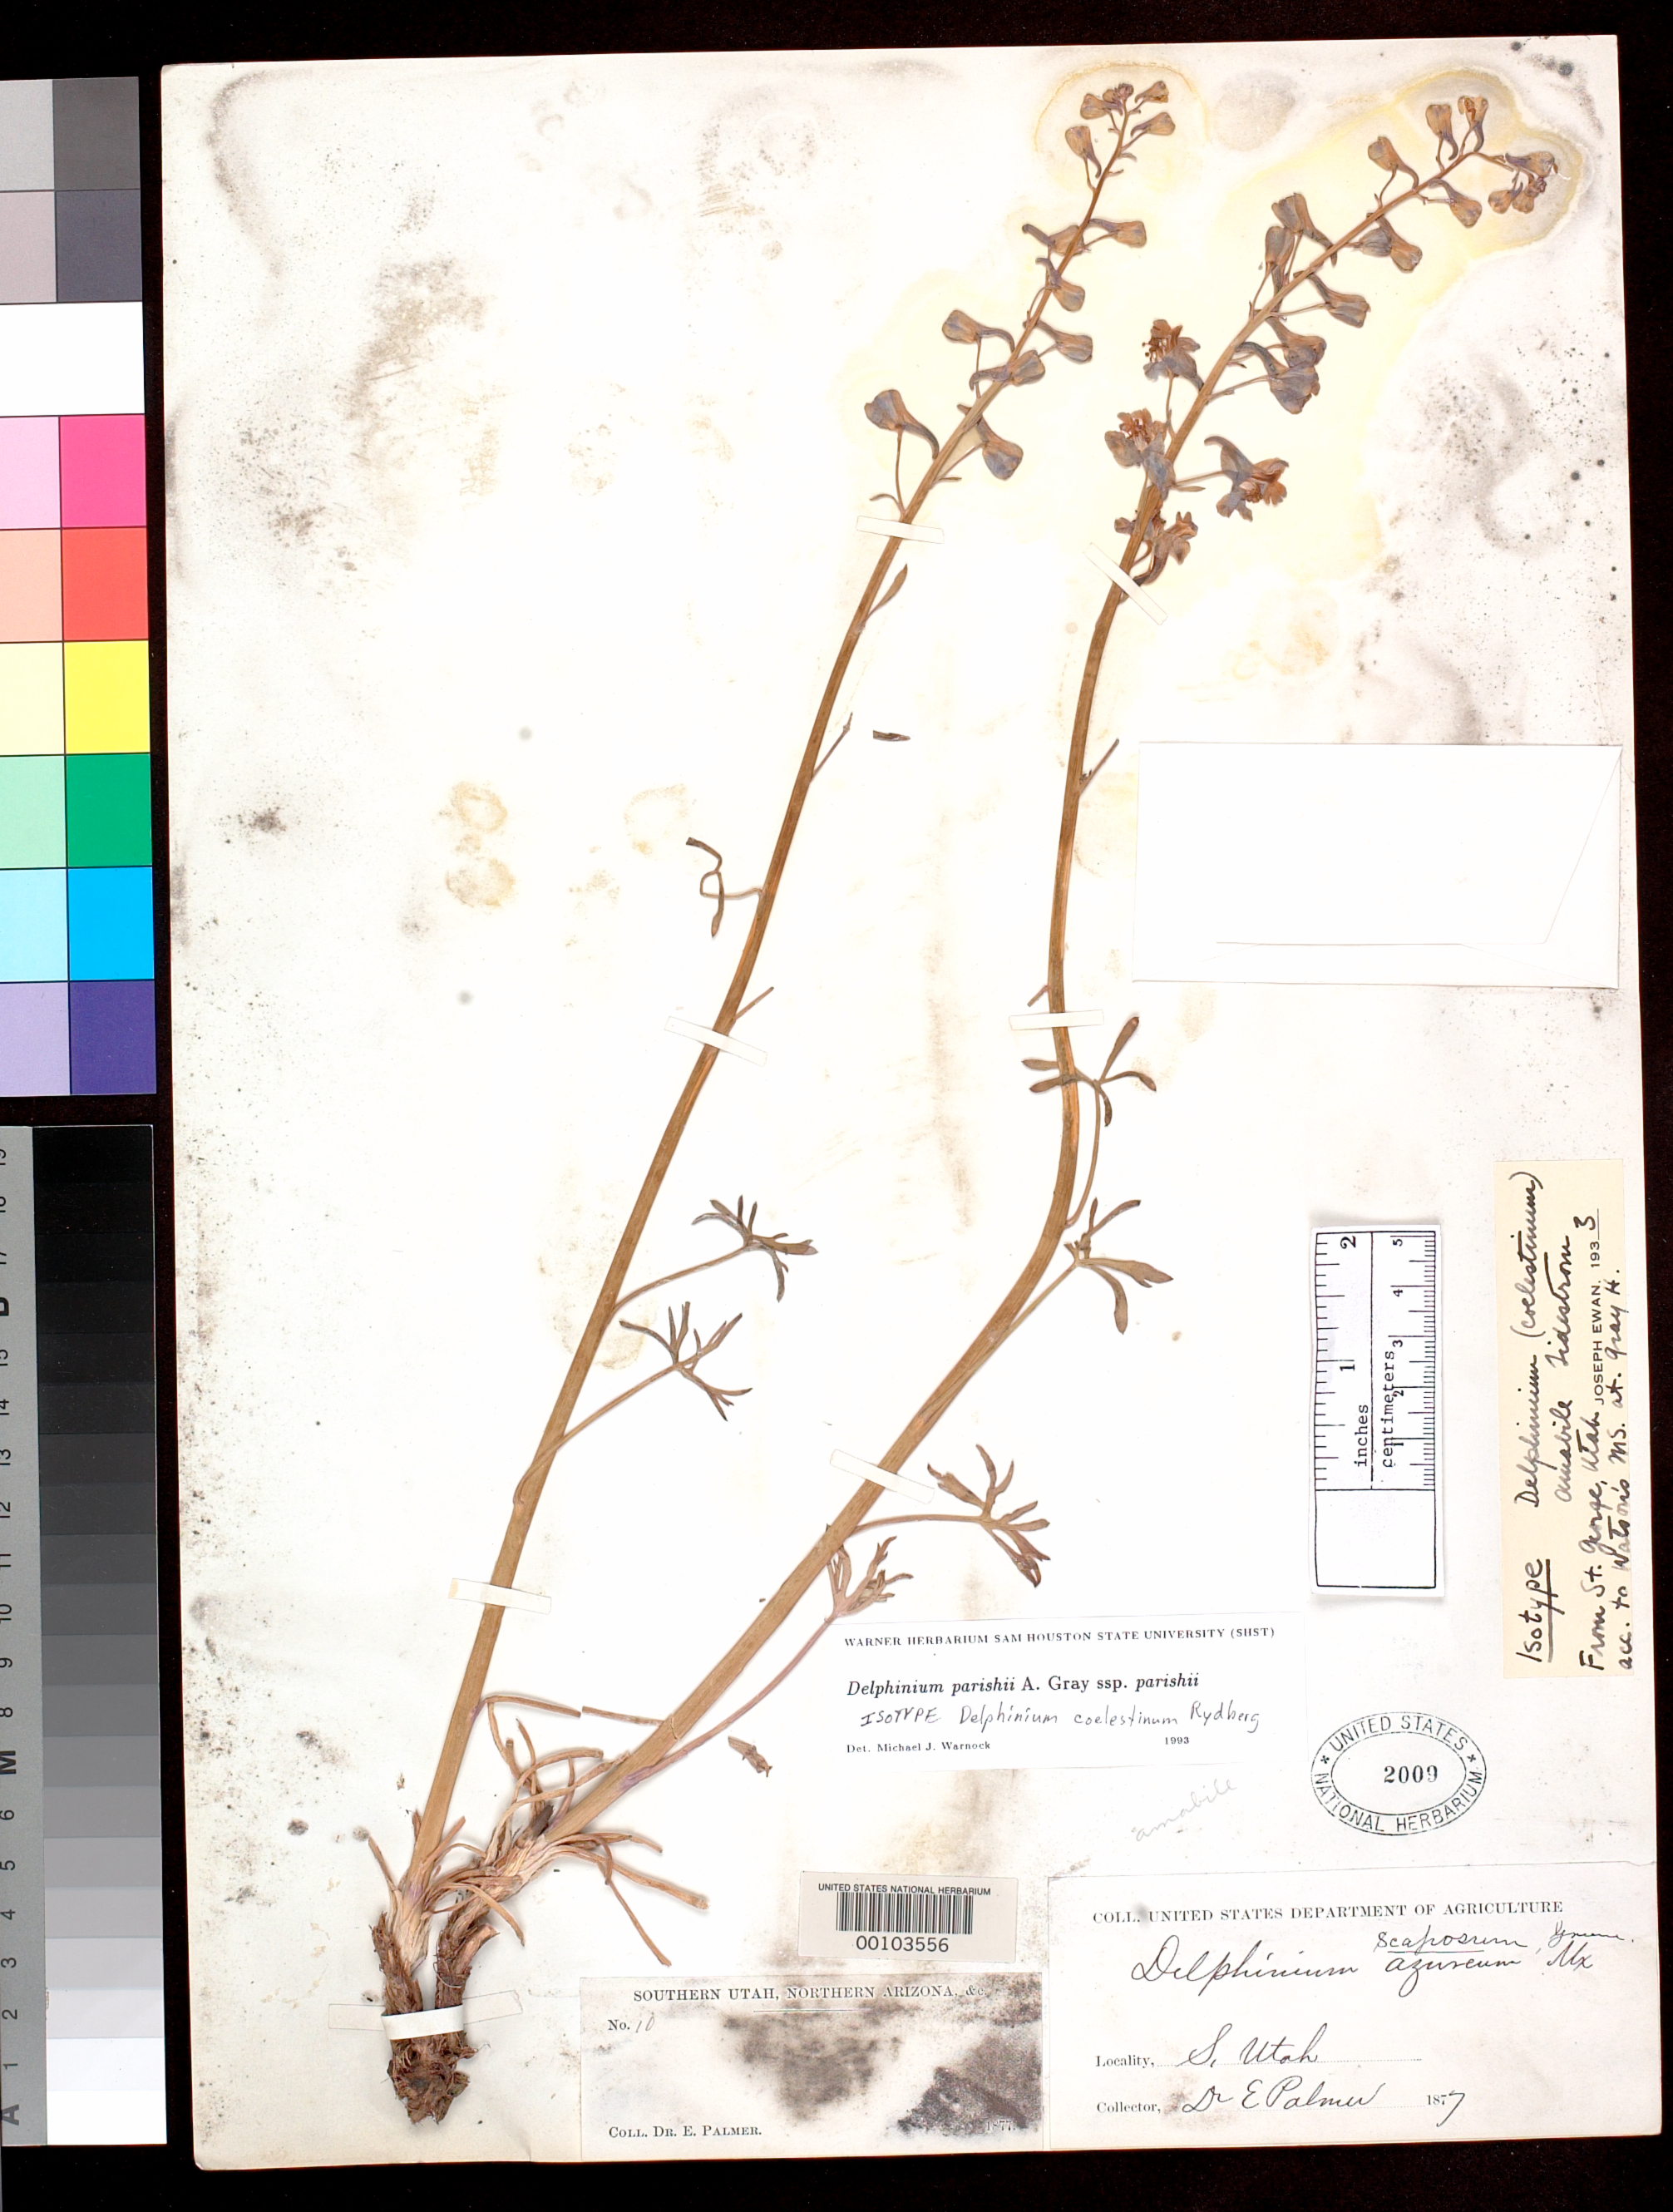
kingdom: Plantae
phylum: Tracheophyta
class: Magnoliopsida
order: Ranunculales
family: Ranunculaceae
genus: Delphinium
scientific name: Delphinium coelestinum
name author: Rydb.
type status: Isotype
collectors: E. Palmer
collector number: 10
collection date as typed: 1877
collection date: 1877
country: United States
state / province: Utah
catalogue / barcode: US 2009